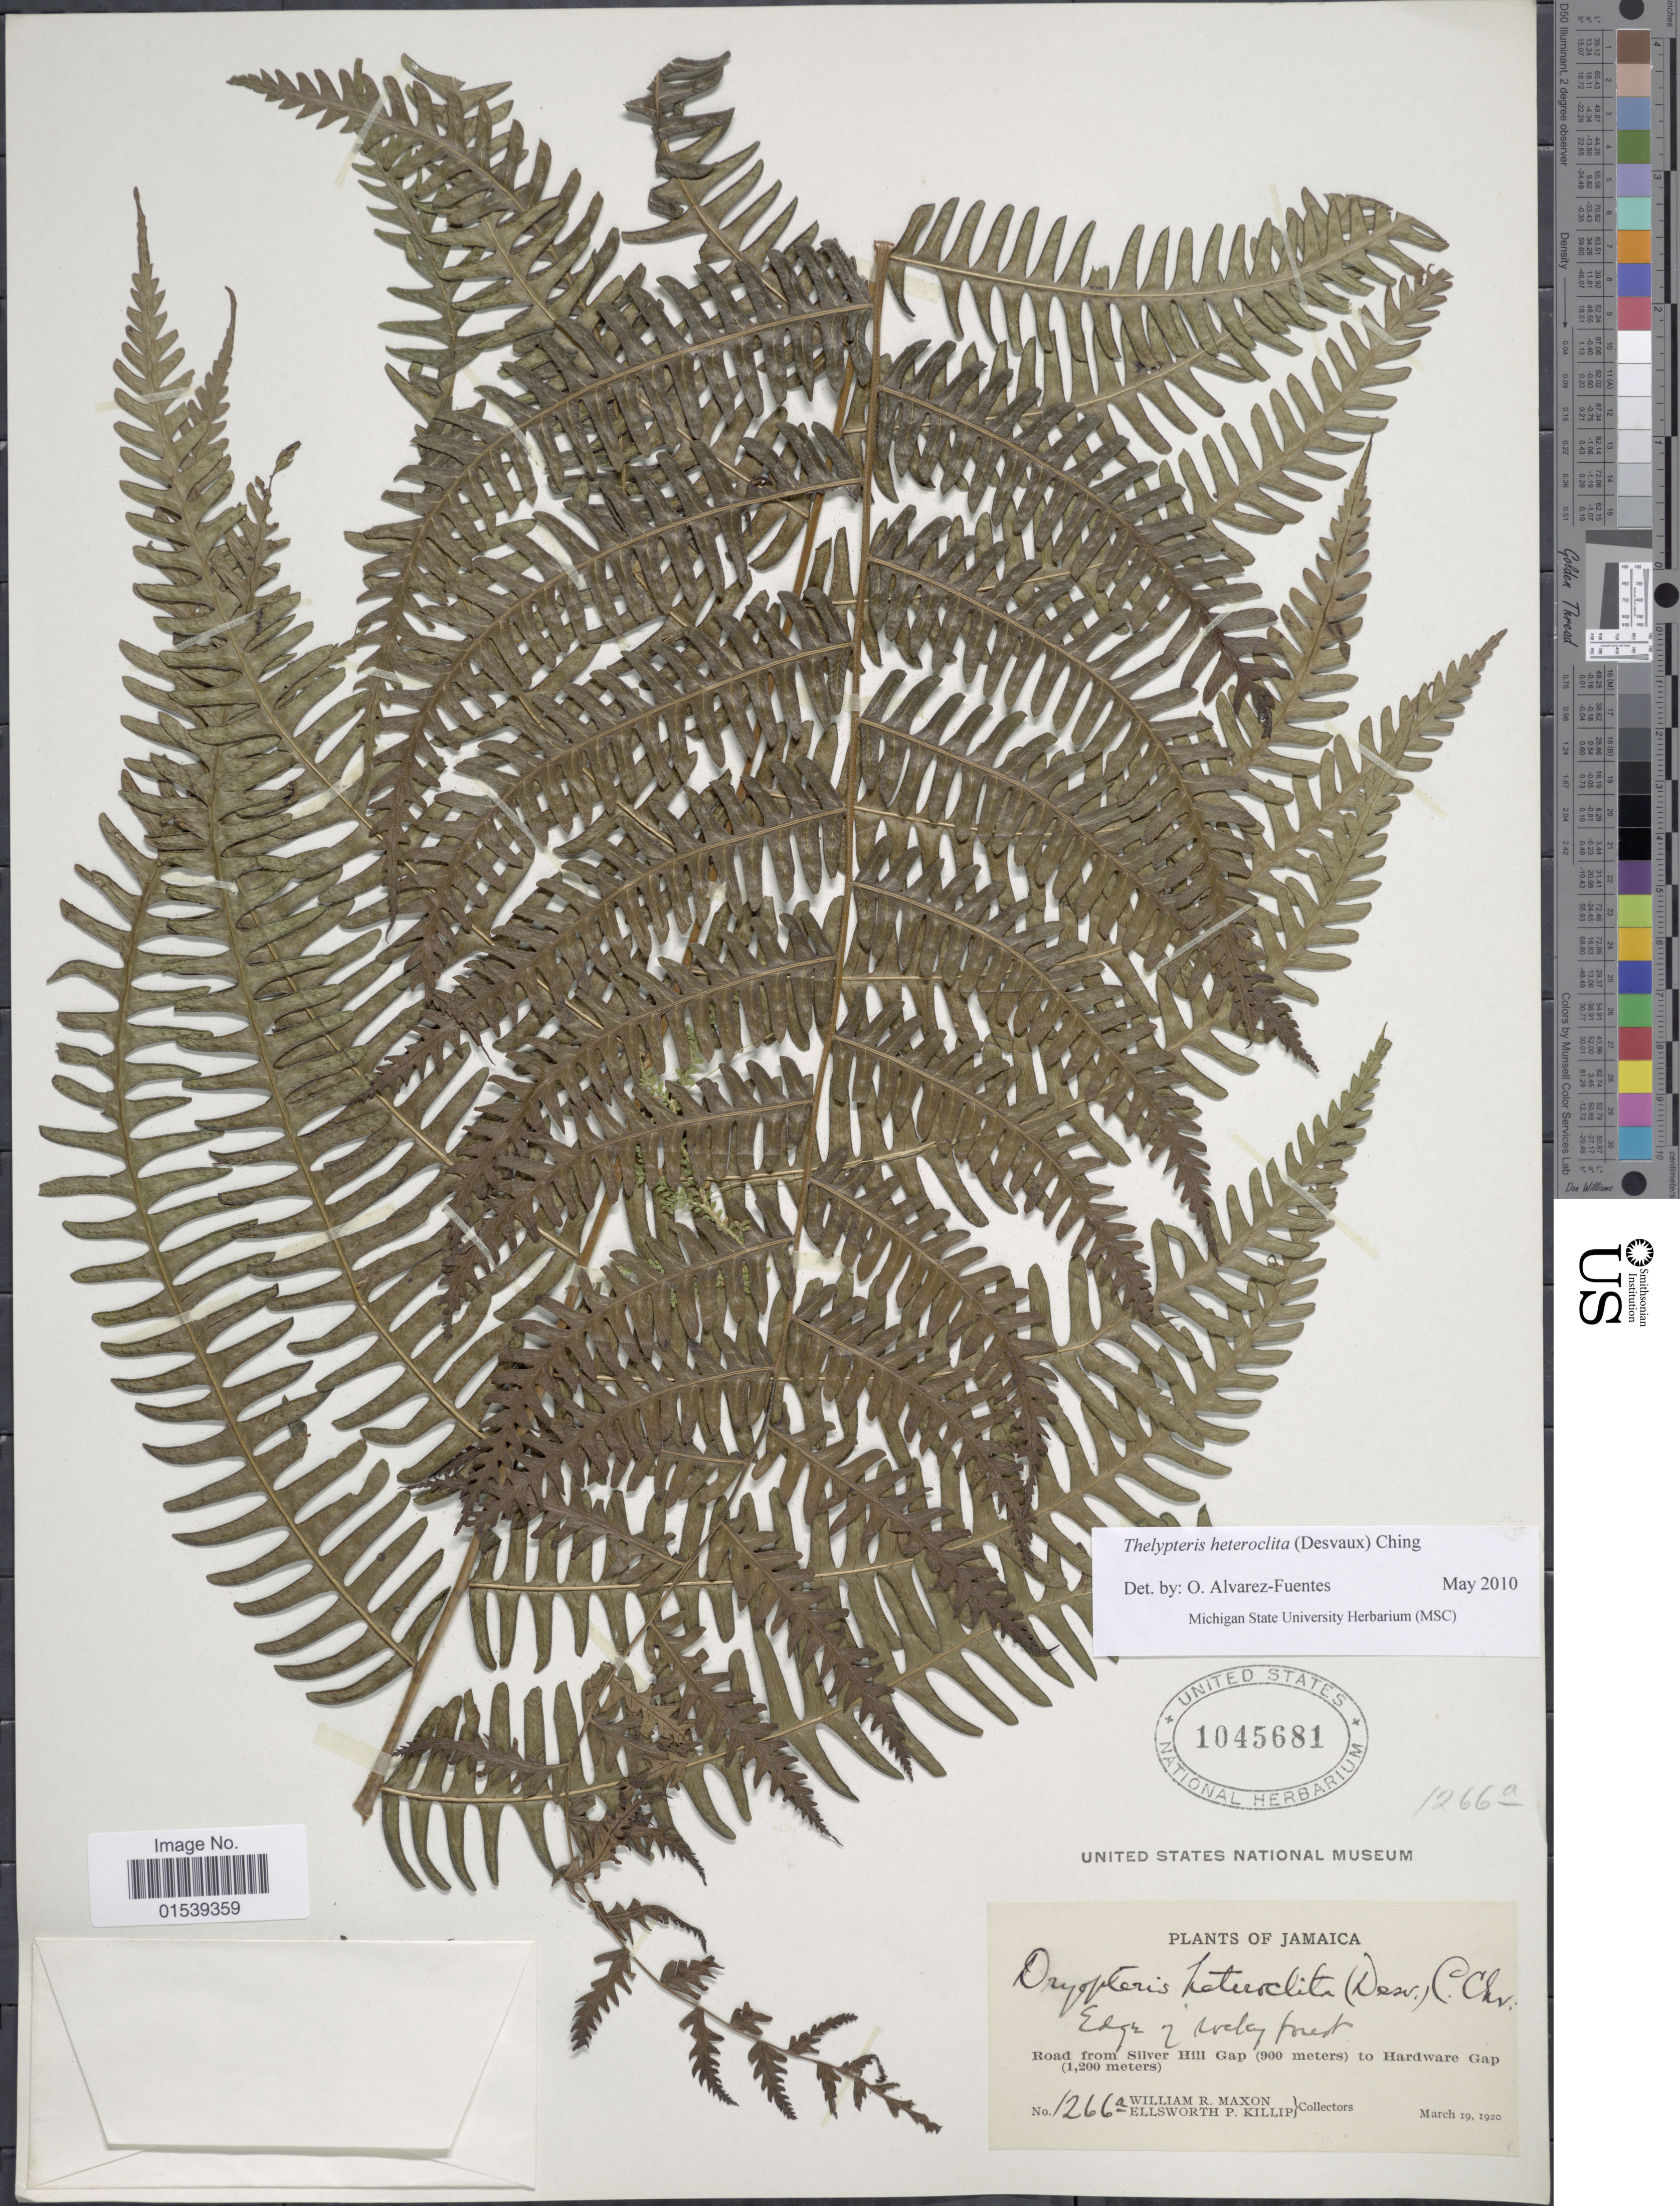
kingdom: Plantae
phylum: Tracheophyta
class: Polypodiopsida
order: Polypodiales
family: Thelypteridaceae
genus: Amauropelta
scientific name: Amauropelta heteroclita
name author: (Desv.) Pic. Serm.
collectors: W. R. Maxon & E. P. Killip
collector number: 1266a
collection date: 1920-02-19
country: Jamaica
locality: Road from Silver Hill Gap to Hardware Gap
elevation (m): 900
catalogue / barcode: US 1045681